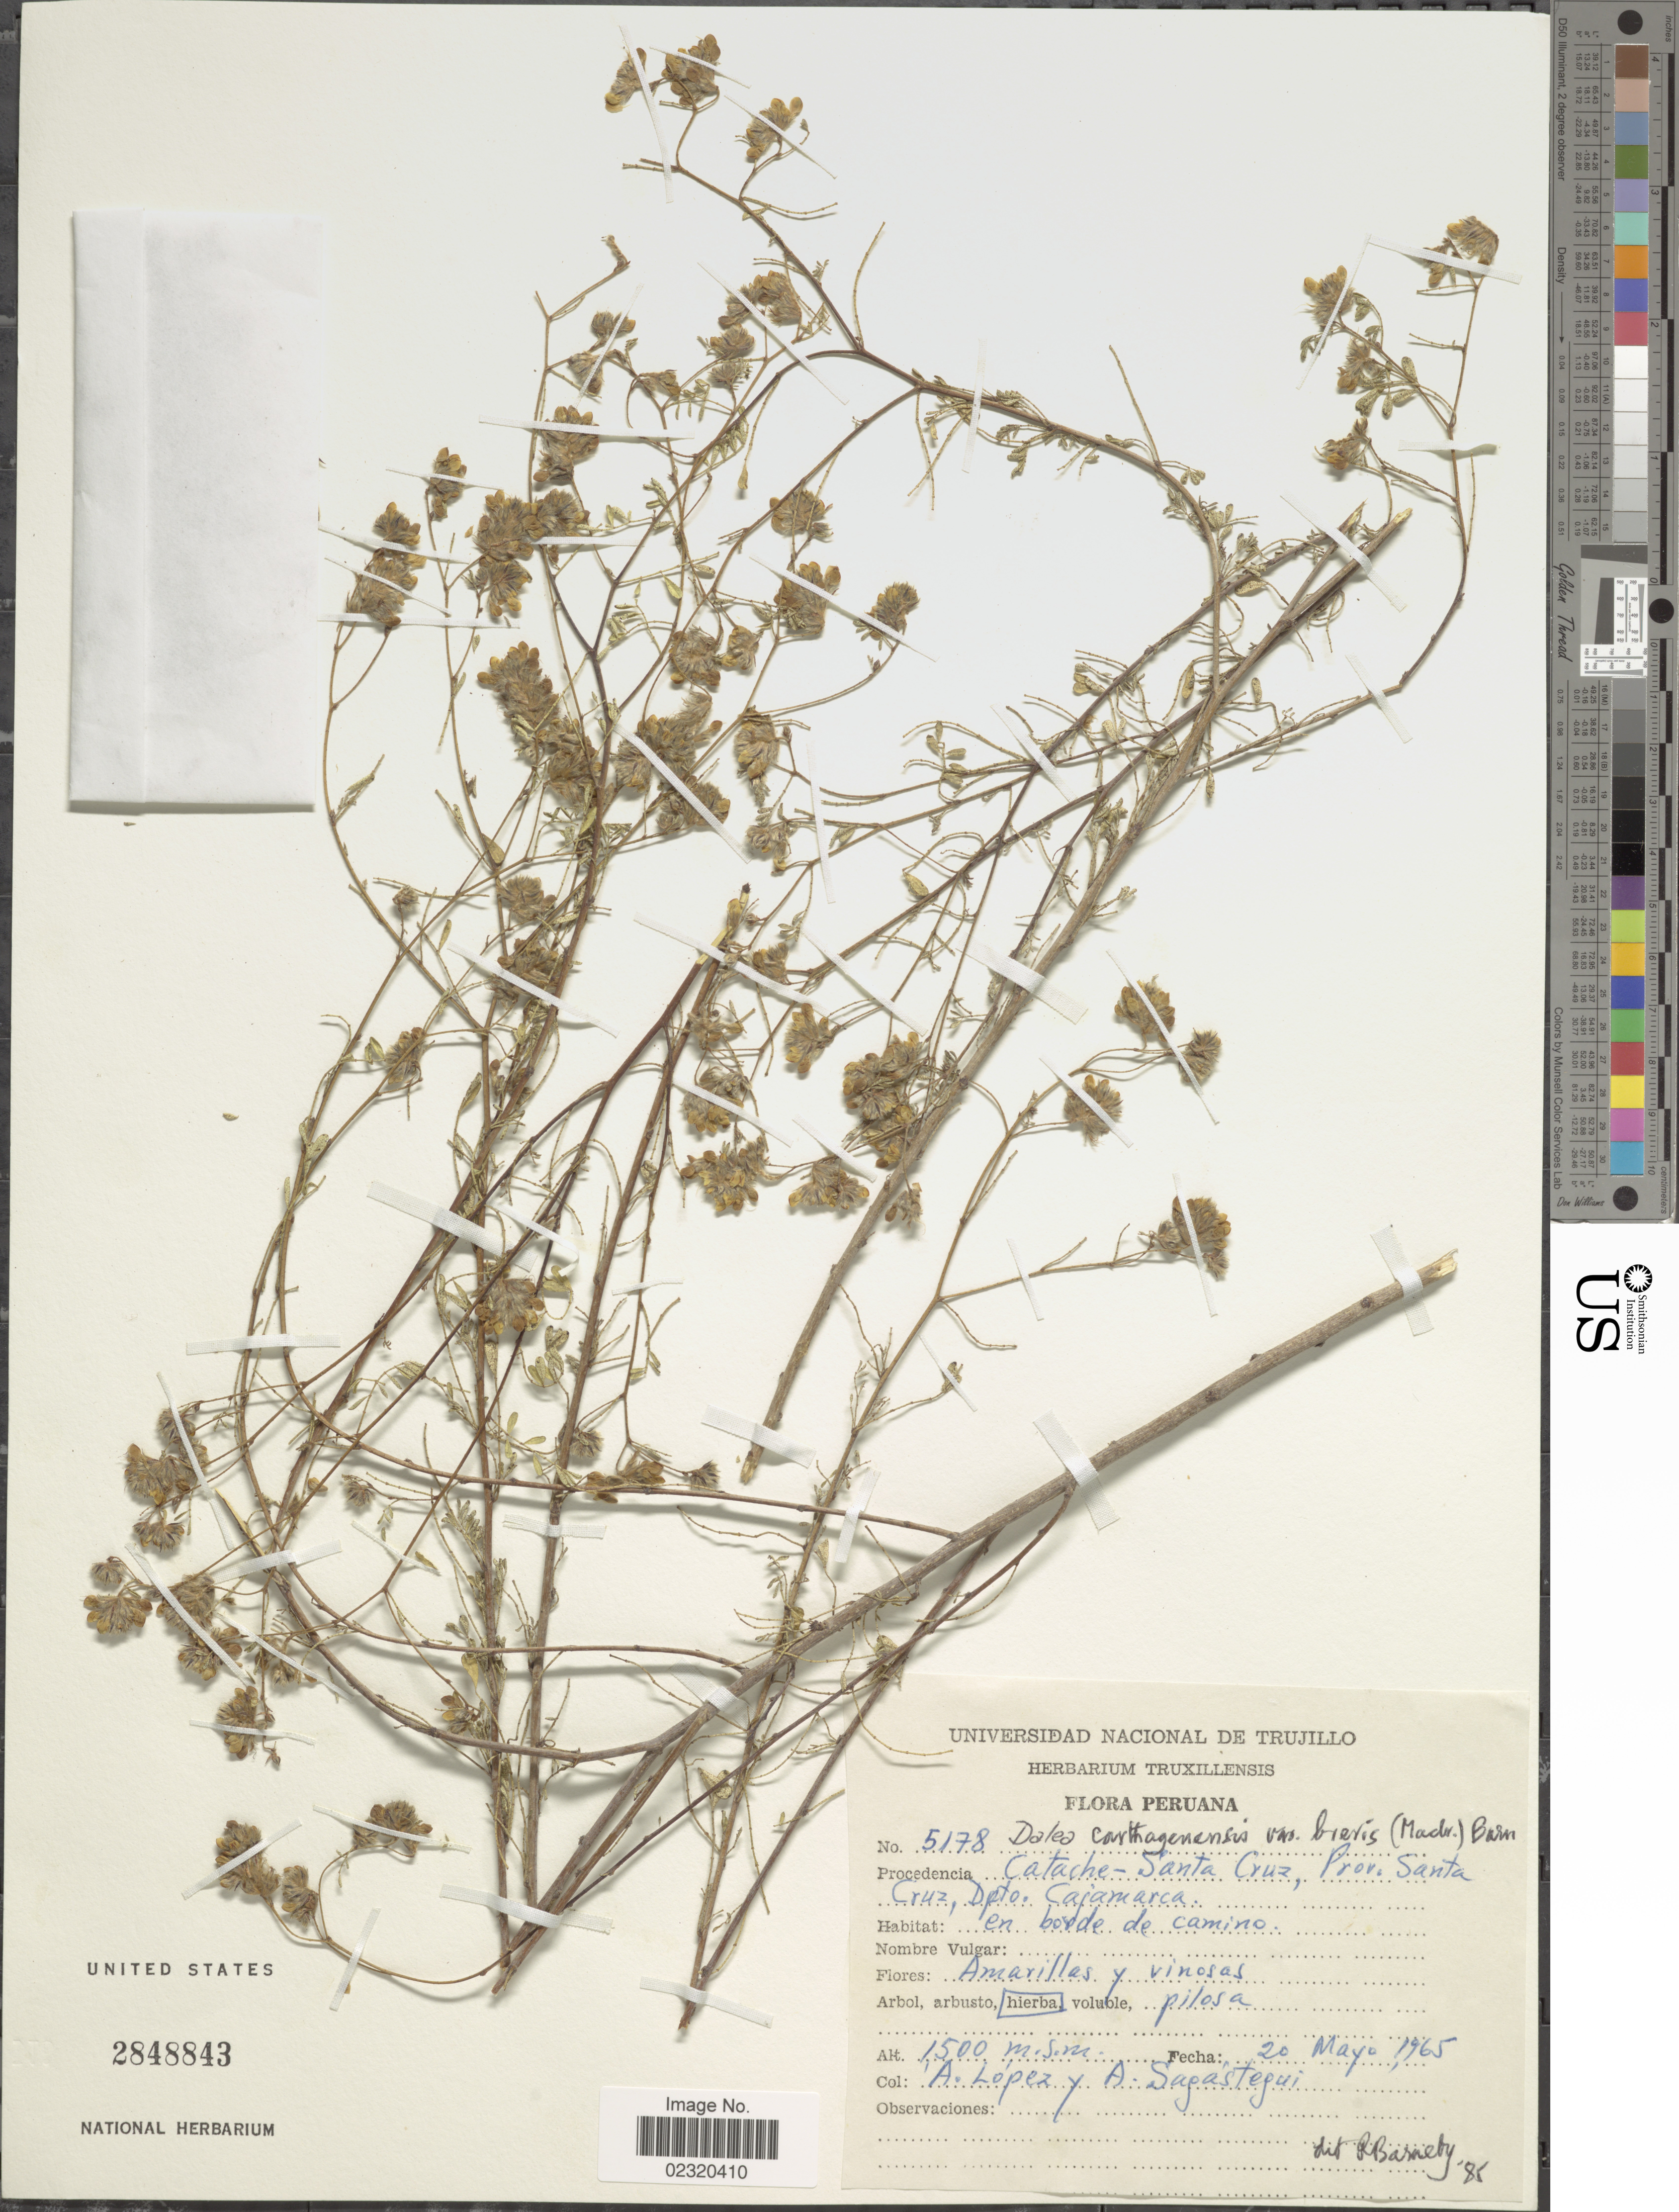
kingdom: Plantae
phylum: Tracheophyta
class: Magnoliopsida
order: Fabales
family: Fabaceae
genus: Dalea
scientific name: Dalea carthagenensis var. brevis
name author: (J.F. Macbr.) Barneby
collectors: A. López & A. Sagástequi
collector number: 5178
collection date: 1965-05-20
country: Peru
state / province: Cajamarca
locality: Catache-Santa Cruz, Prov. Santa Cruz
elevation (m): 1500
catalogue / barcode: US 2848843